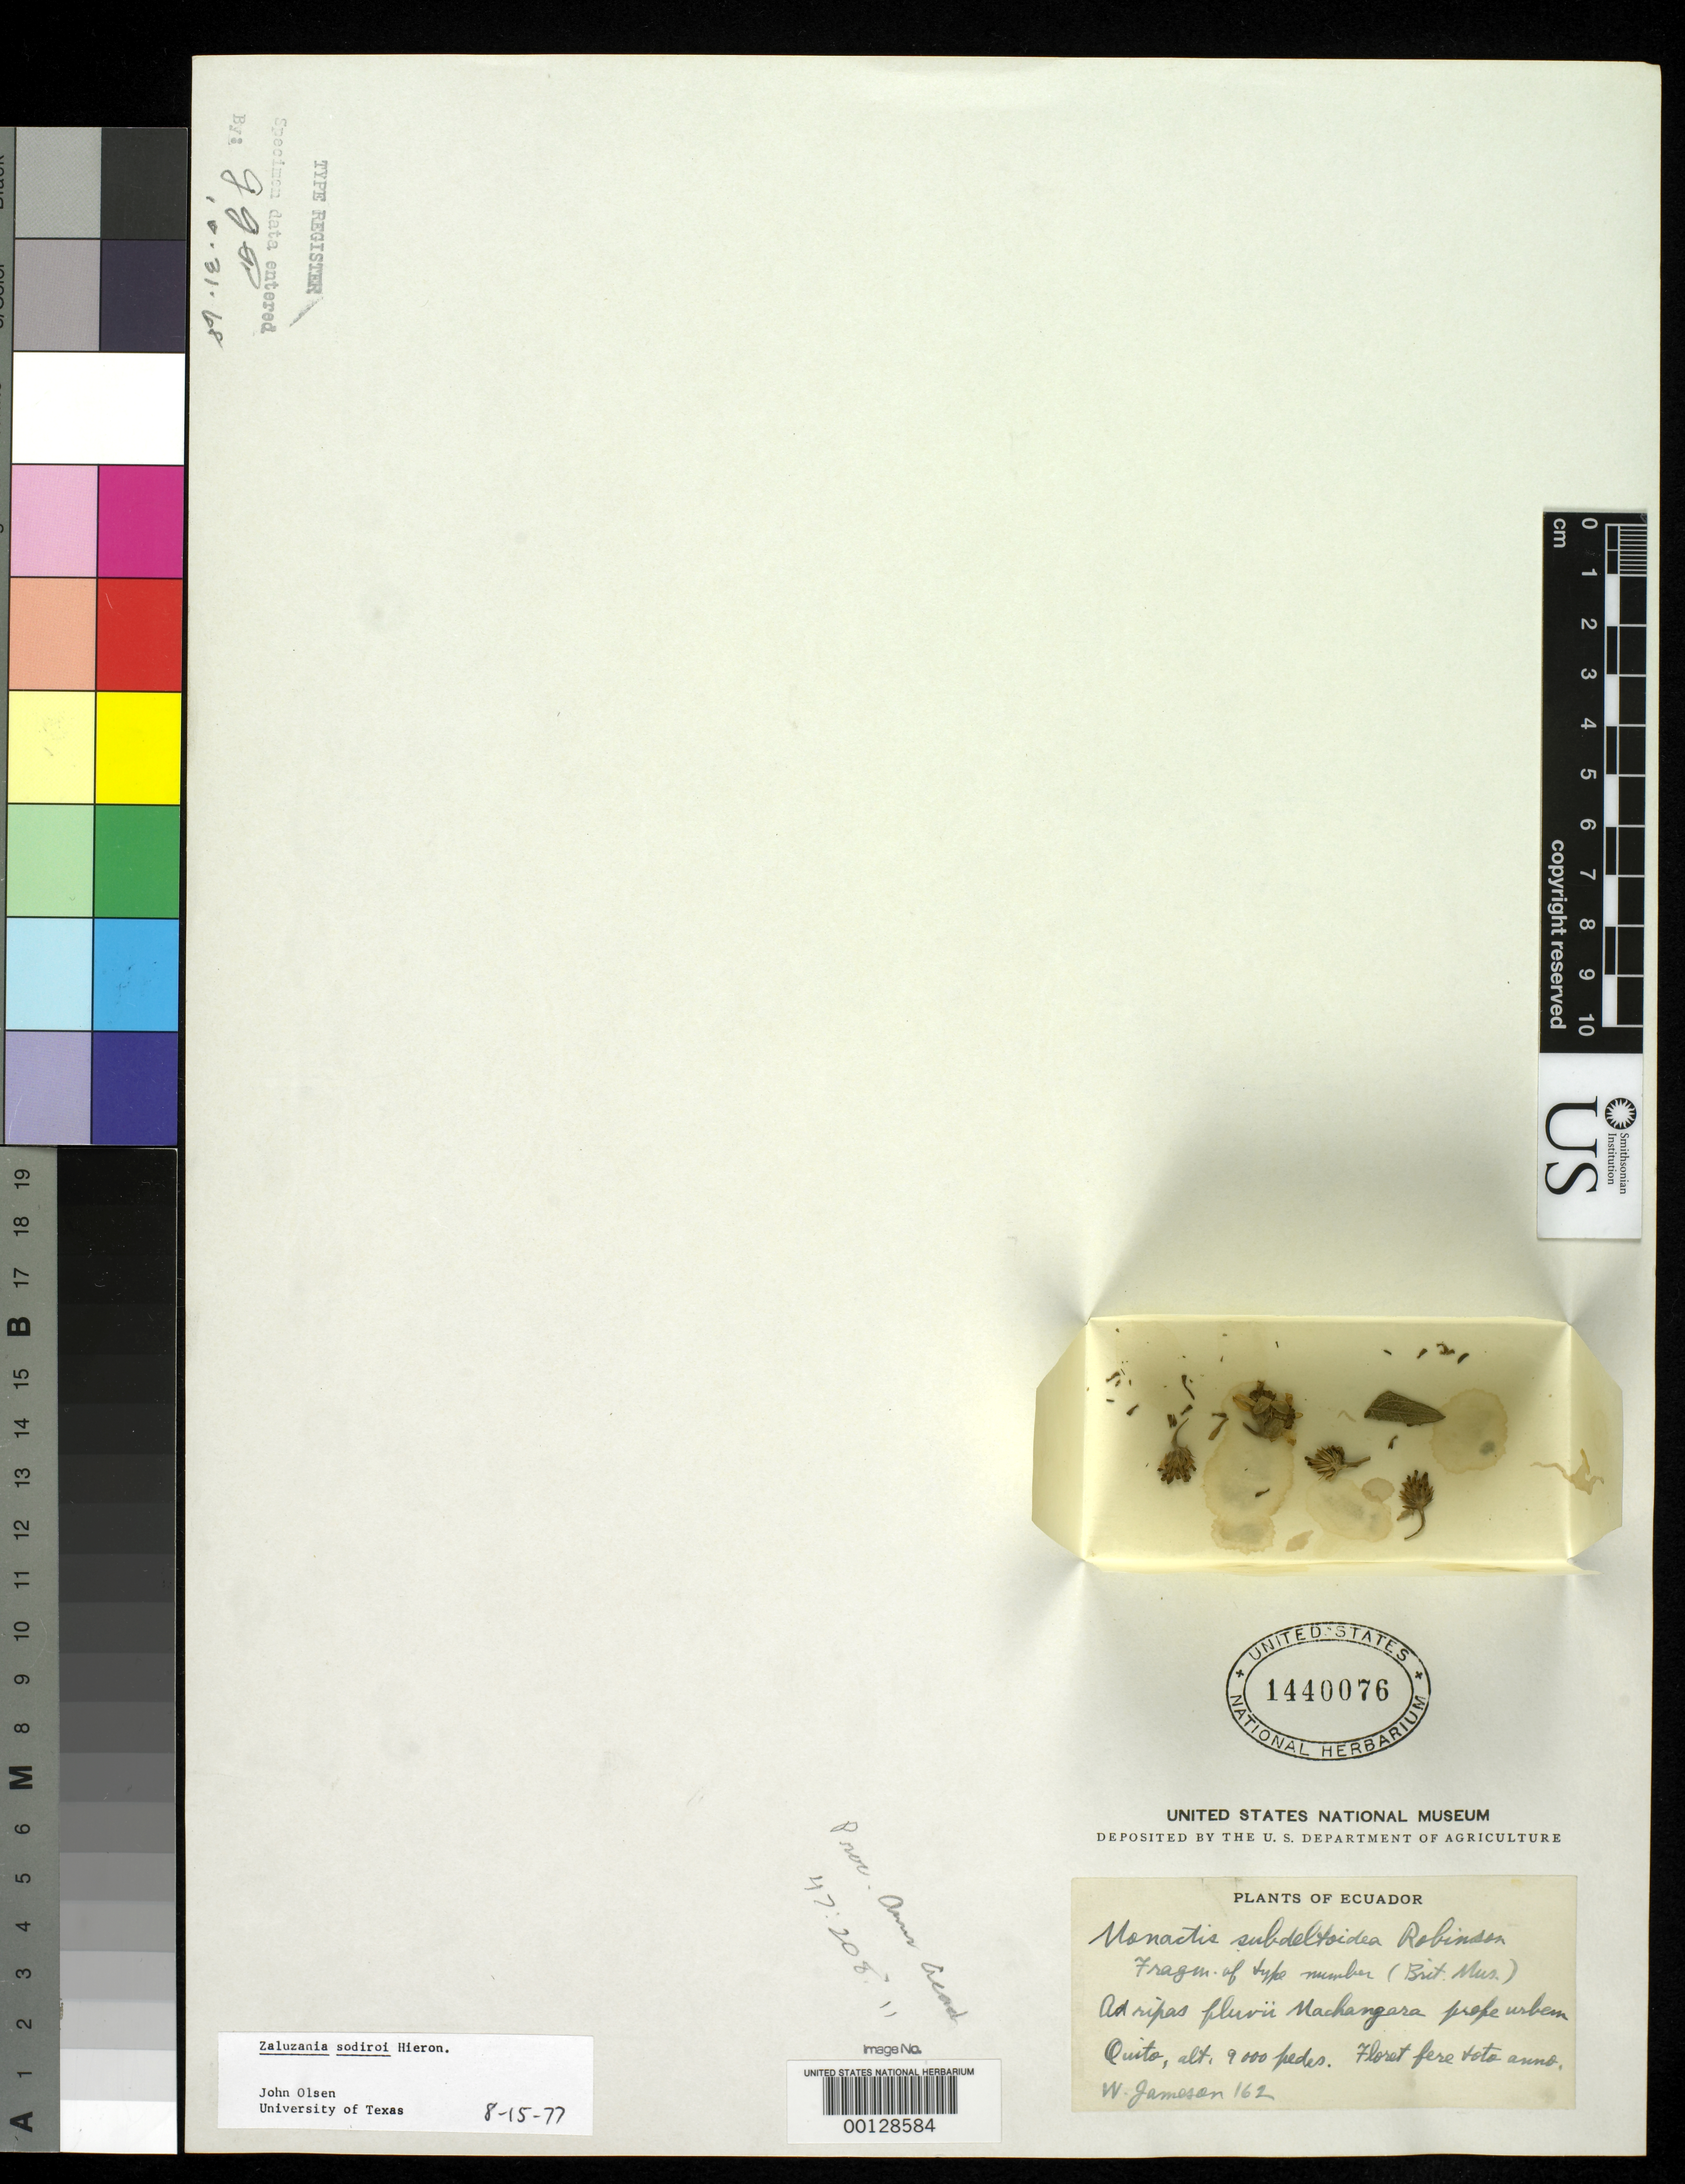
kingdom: Plantae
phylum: Tracheophyta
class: Magnoliopsida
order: Asterales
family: Asteraceae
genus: Monactis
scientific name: Monactis subdeltoidea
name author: B.L. Rob.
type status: Type Fragment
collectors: W. Jameson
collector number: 162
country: Ecuador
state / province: Pichincha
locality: Quito.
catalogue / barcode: US 1440076